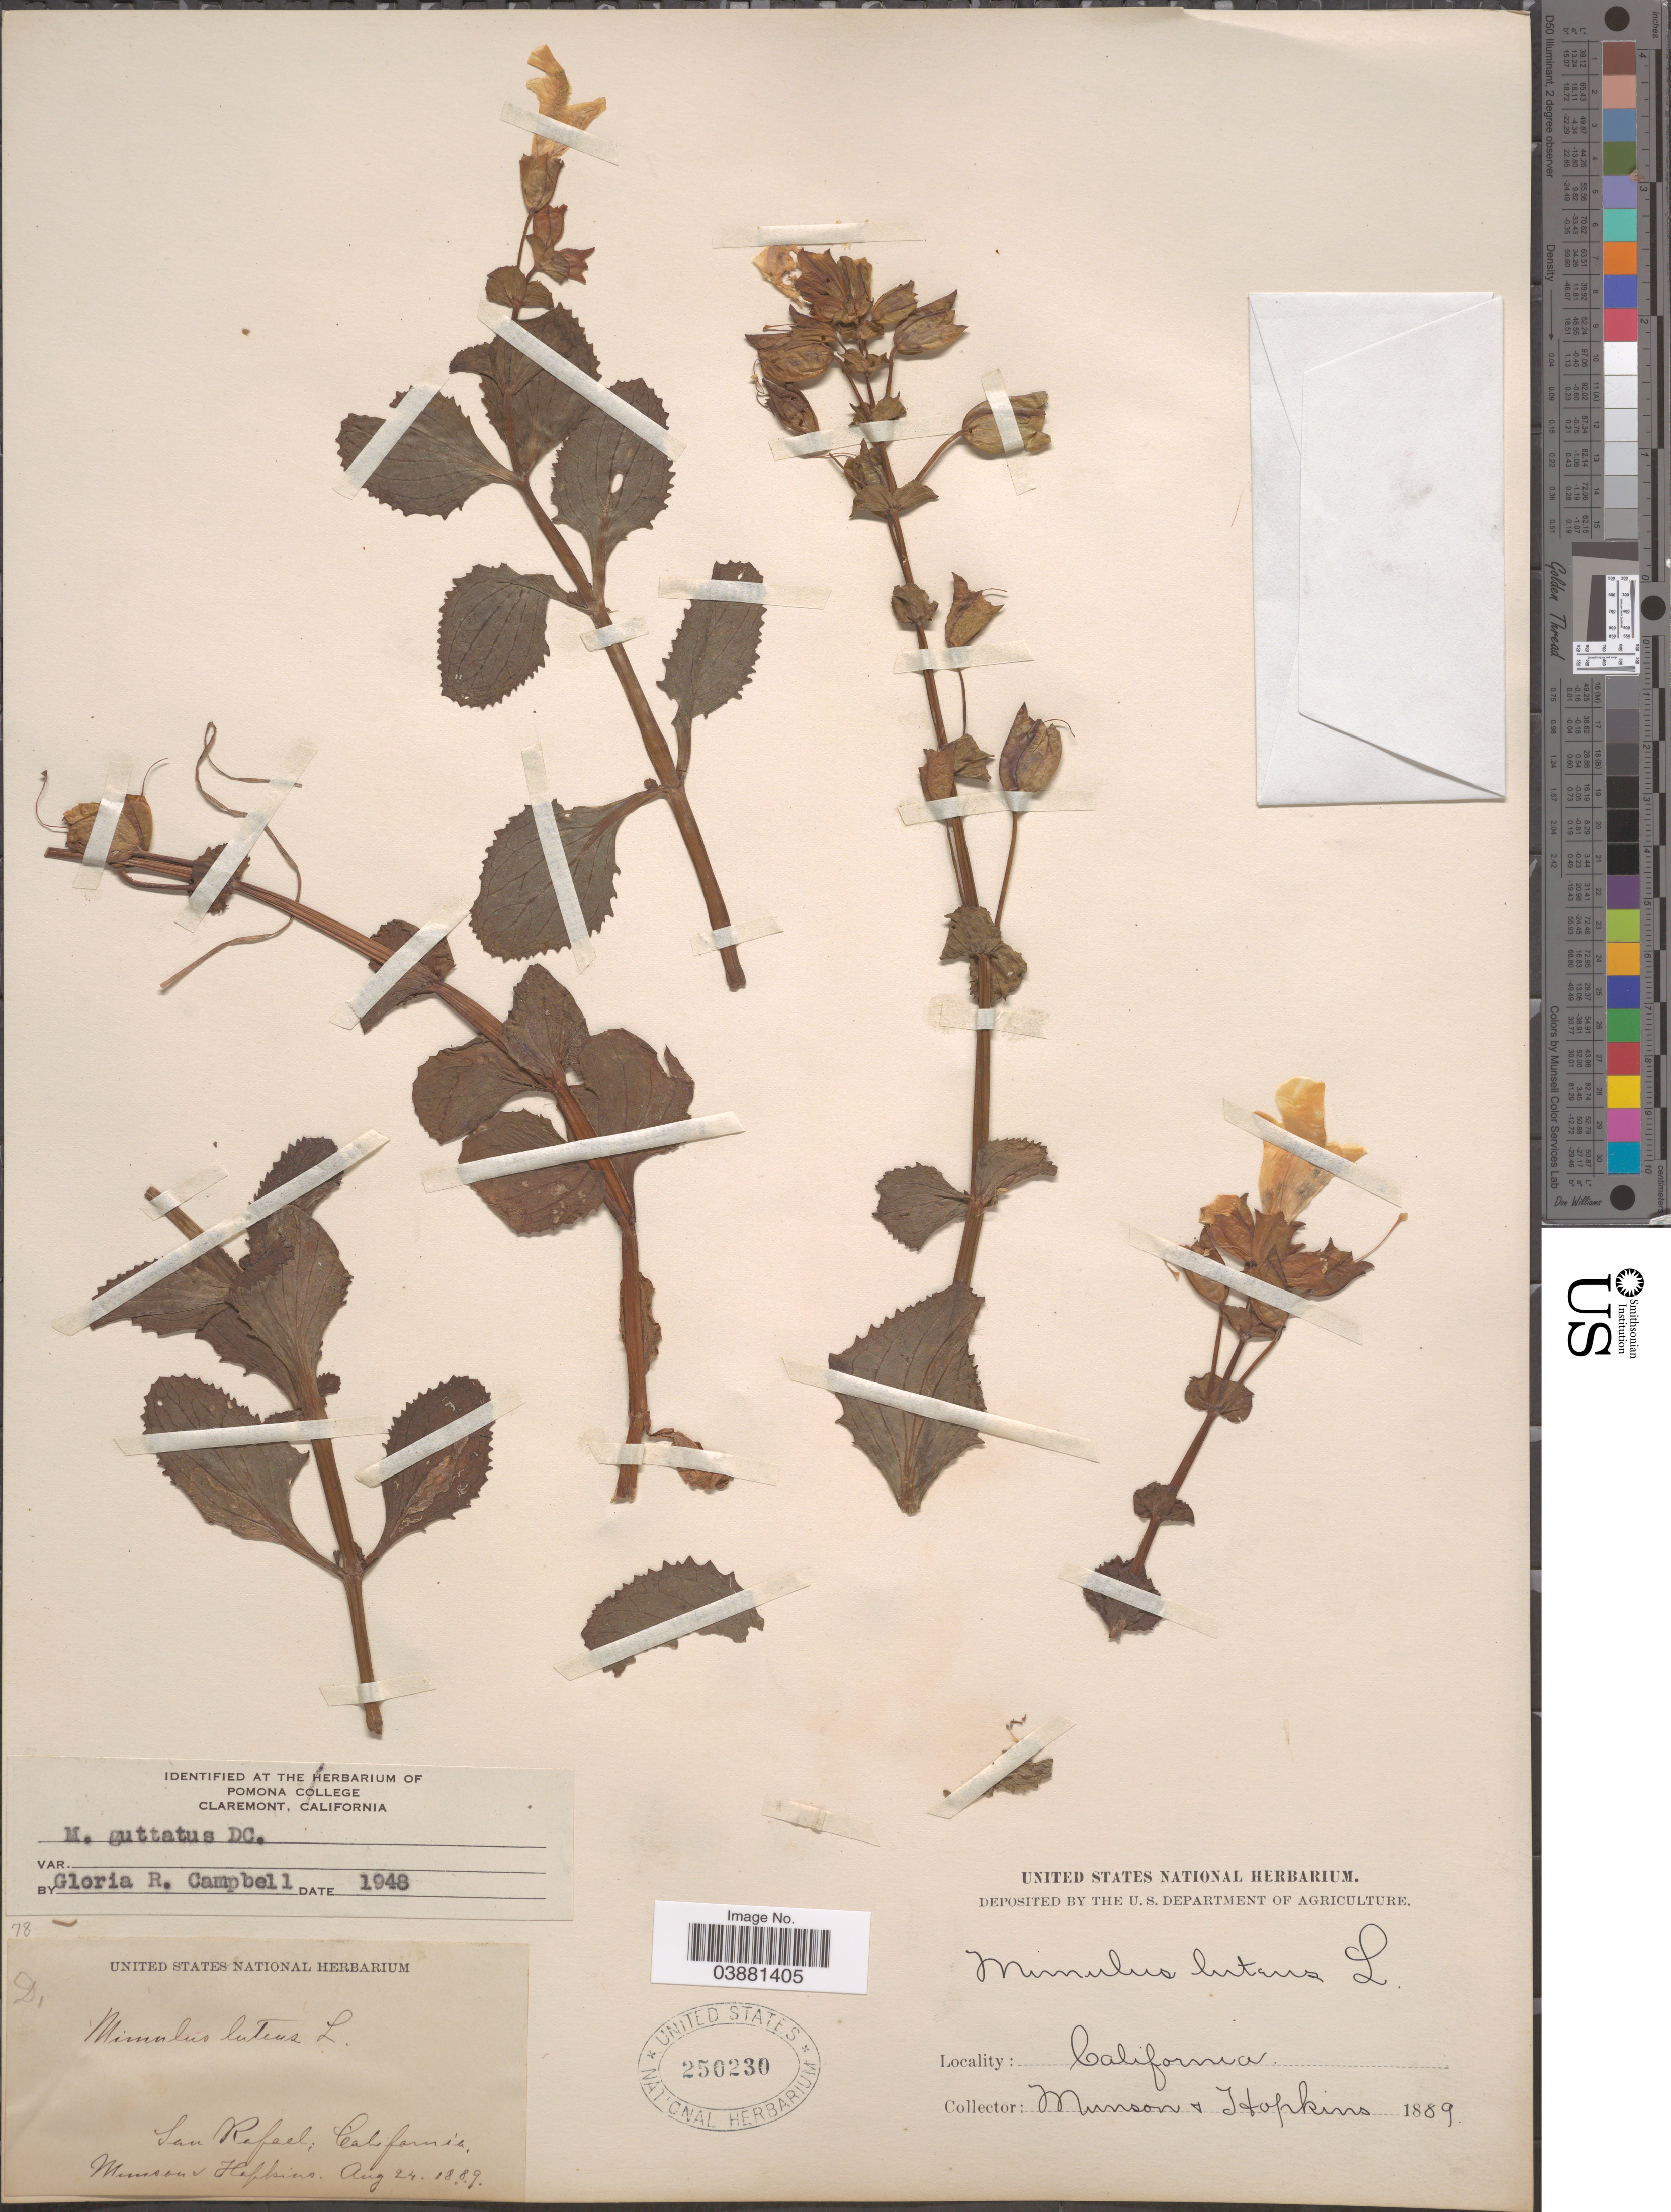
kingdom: Plantae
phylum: Tracheophyta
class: Magnoliopsida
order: Lamiales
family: Phrymaceae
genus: Mimulus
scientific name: Mimulus guttatus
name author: DC.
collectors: -. Munson & -- Hopkins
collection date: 1889-08-24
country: United States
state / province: California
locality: San Rafael.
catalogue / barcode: US 250230